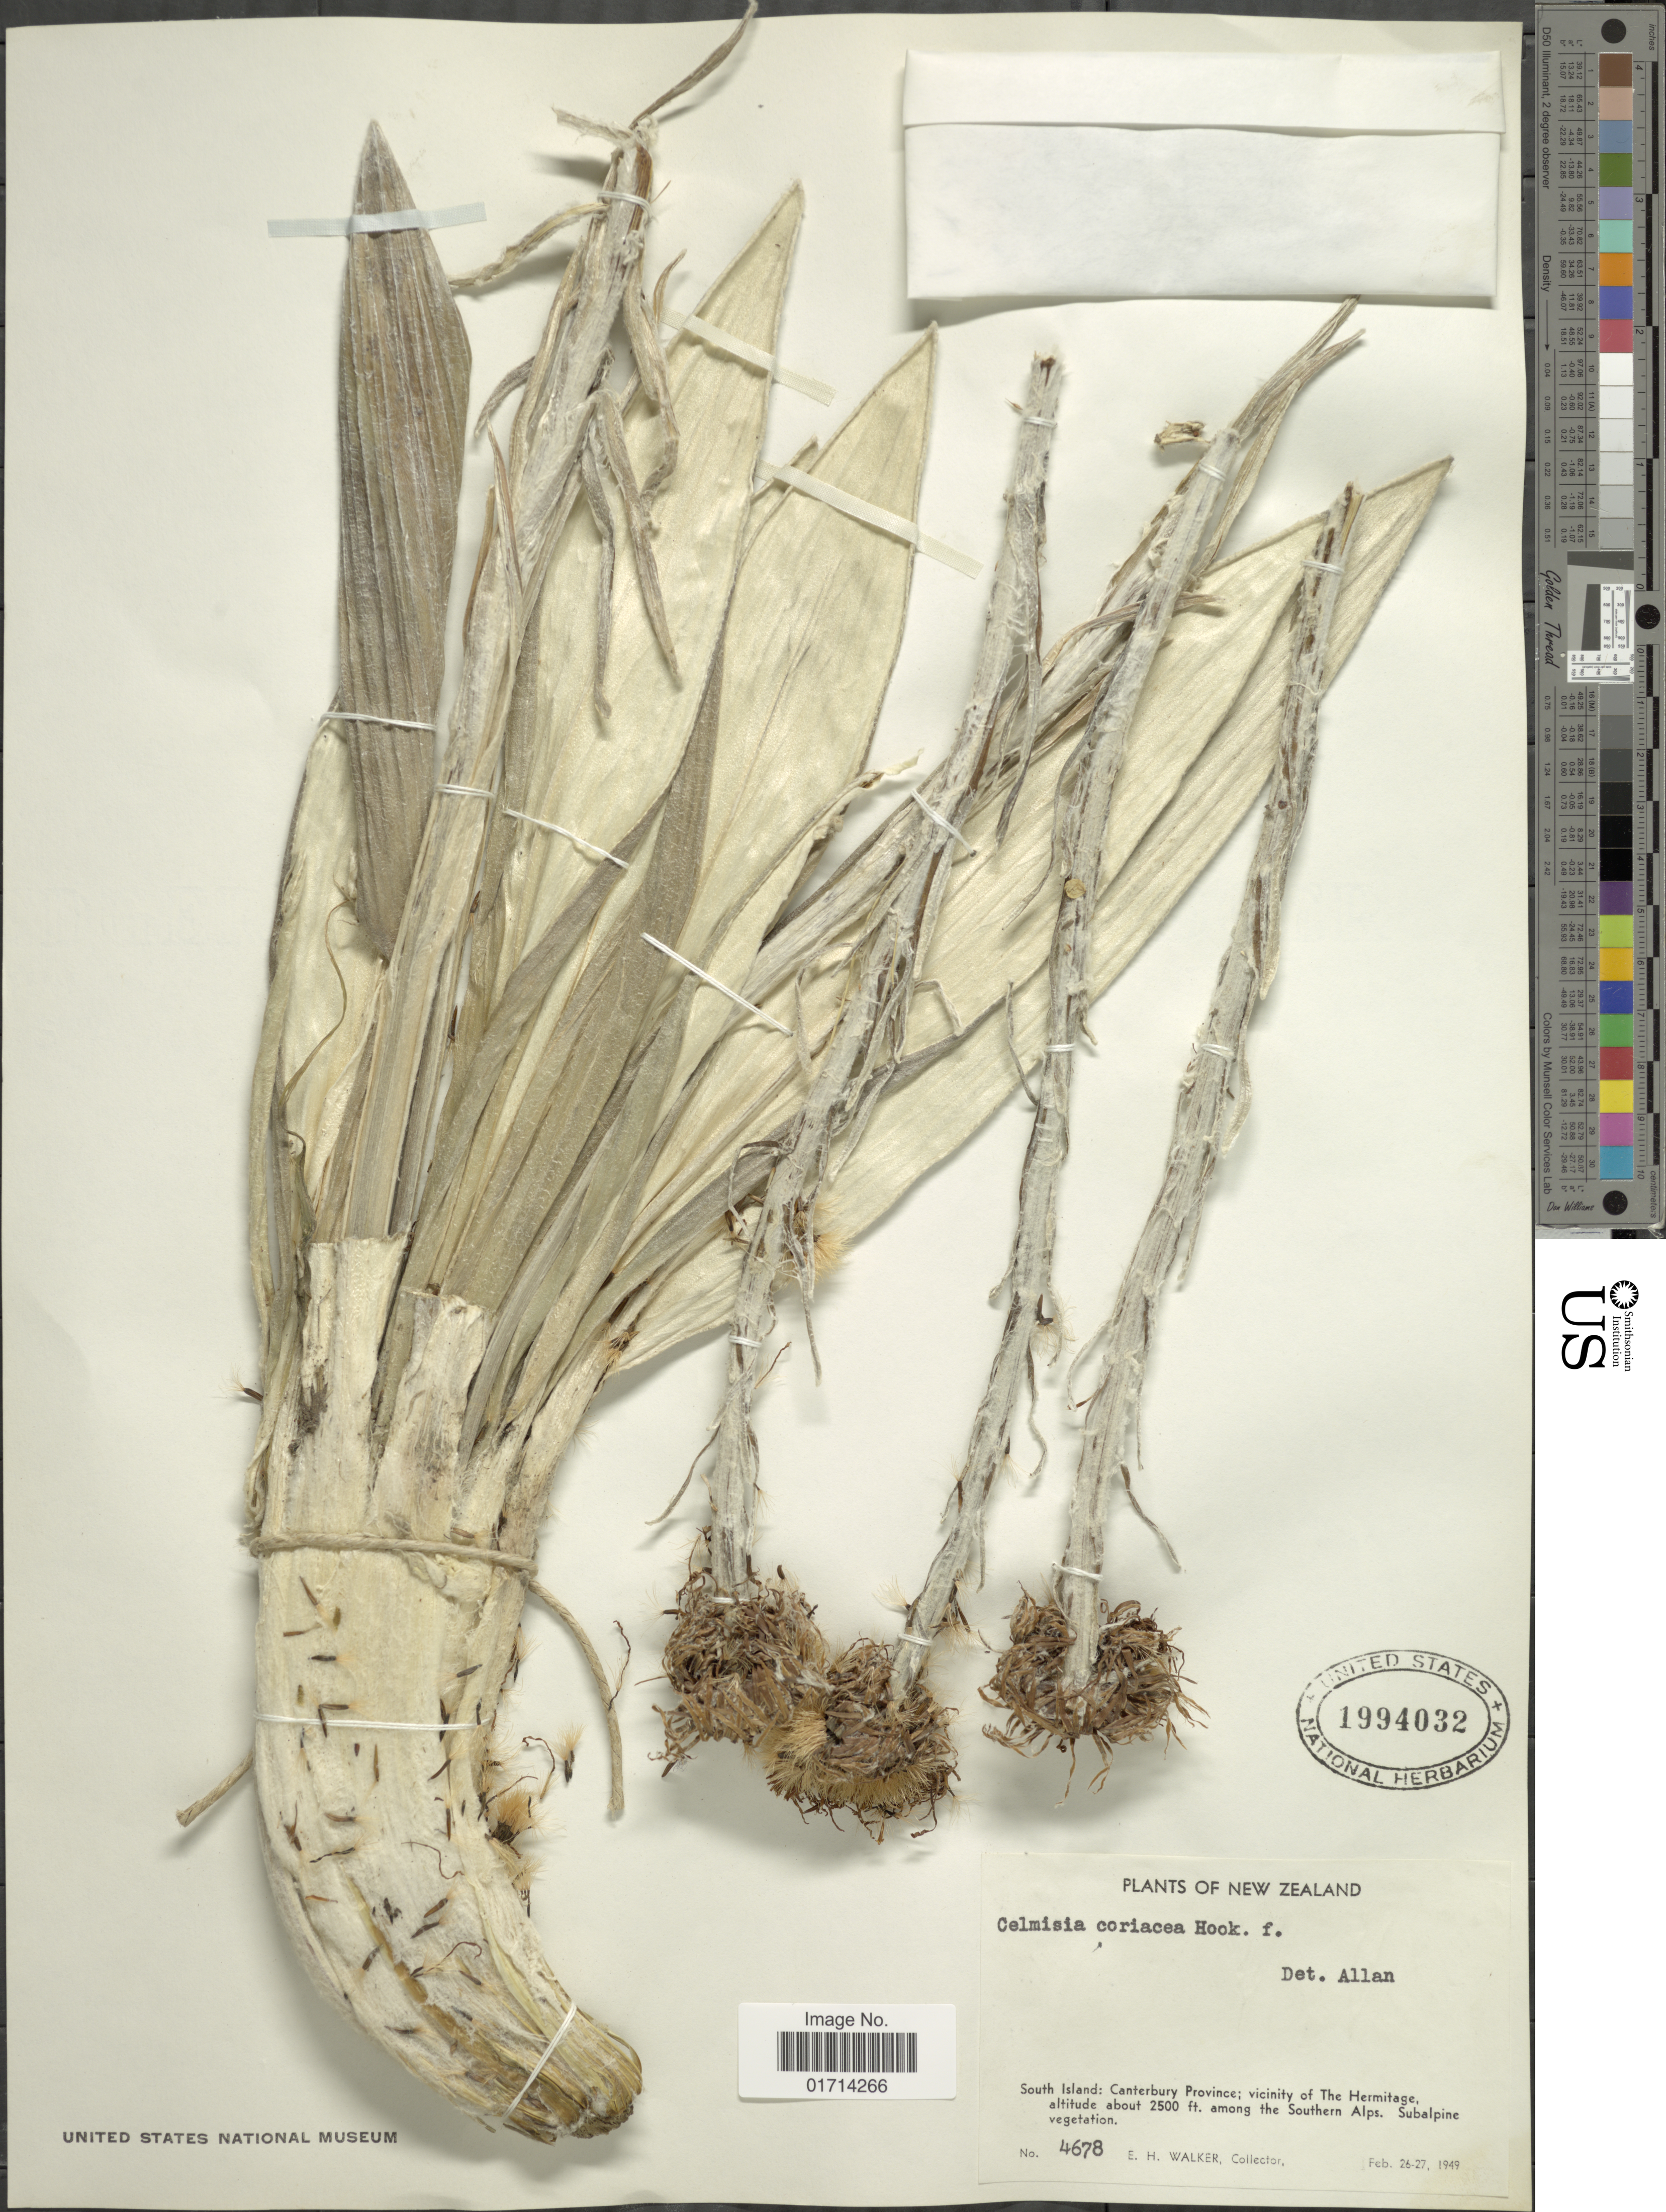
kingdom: Plantae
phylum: Tracheophyta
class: Magnoliopsida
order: Asterales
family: Asteraceae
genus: Celmisia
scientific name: Celmisia coriacea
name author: (G. Forst.) Hook. f.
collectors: E. H. Walker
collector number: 4678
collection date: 1949-02-26/1949-02-27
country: New Zealand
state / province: Canterbury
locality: South Island, vicinity of The Hermitage, among the Southern Alps.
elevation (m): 762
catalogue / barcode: US 1994032